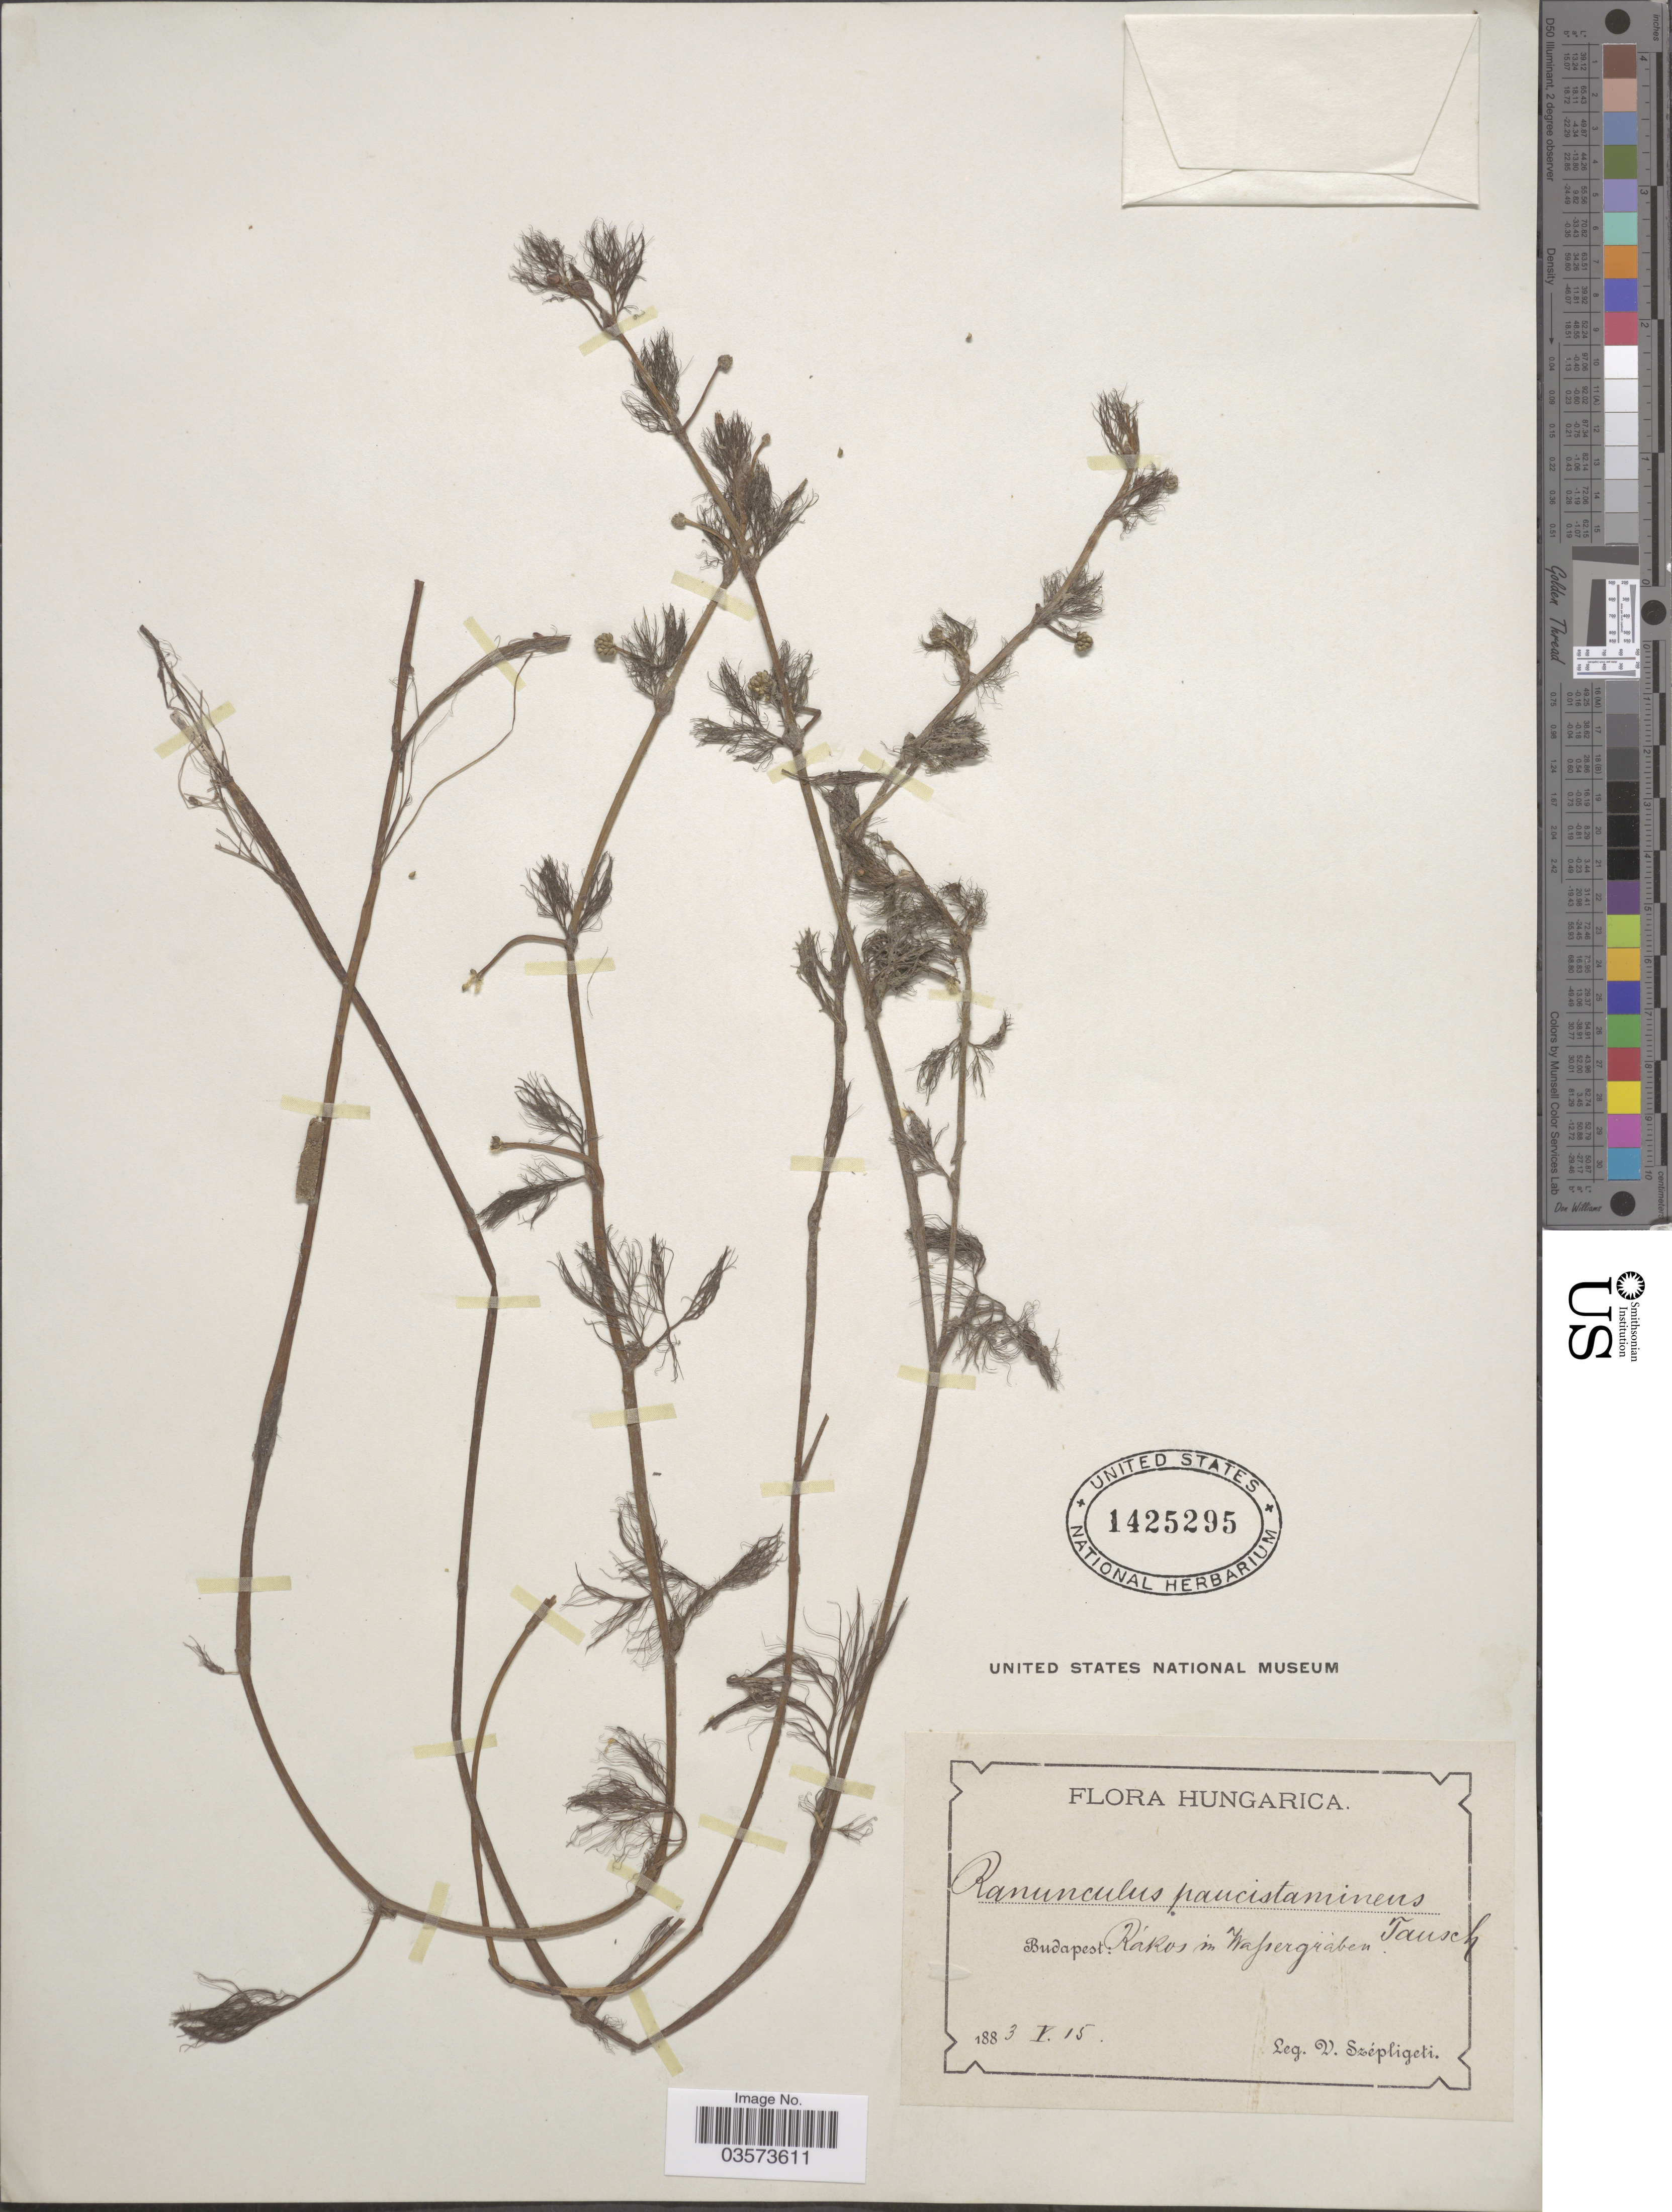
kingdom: Plantae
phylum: Tracheophyta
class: Magnoliopsida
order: Ranunculales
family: Ranunculaceae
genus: Ranunculus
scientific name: Ranunculus trichophyllus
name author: Chaix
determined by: Strong, Mark T., (BOT), Smithsonian Institution - National Museum of Natural History (UNITED STATES)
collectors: W. Szépligeti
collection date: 1883-05-15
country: Hungary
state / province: Budapest, Capital District of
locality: Budapest: Rakos im Wassergräben.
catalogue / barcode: US 1425295